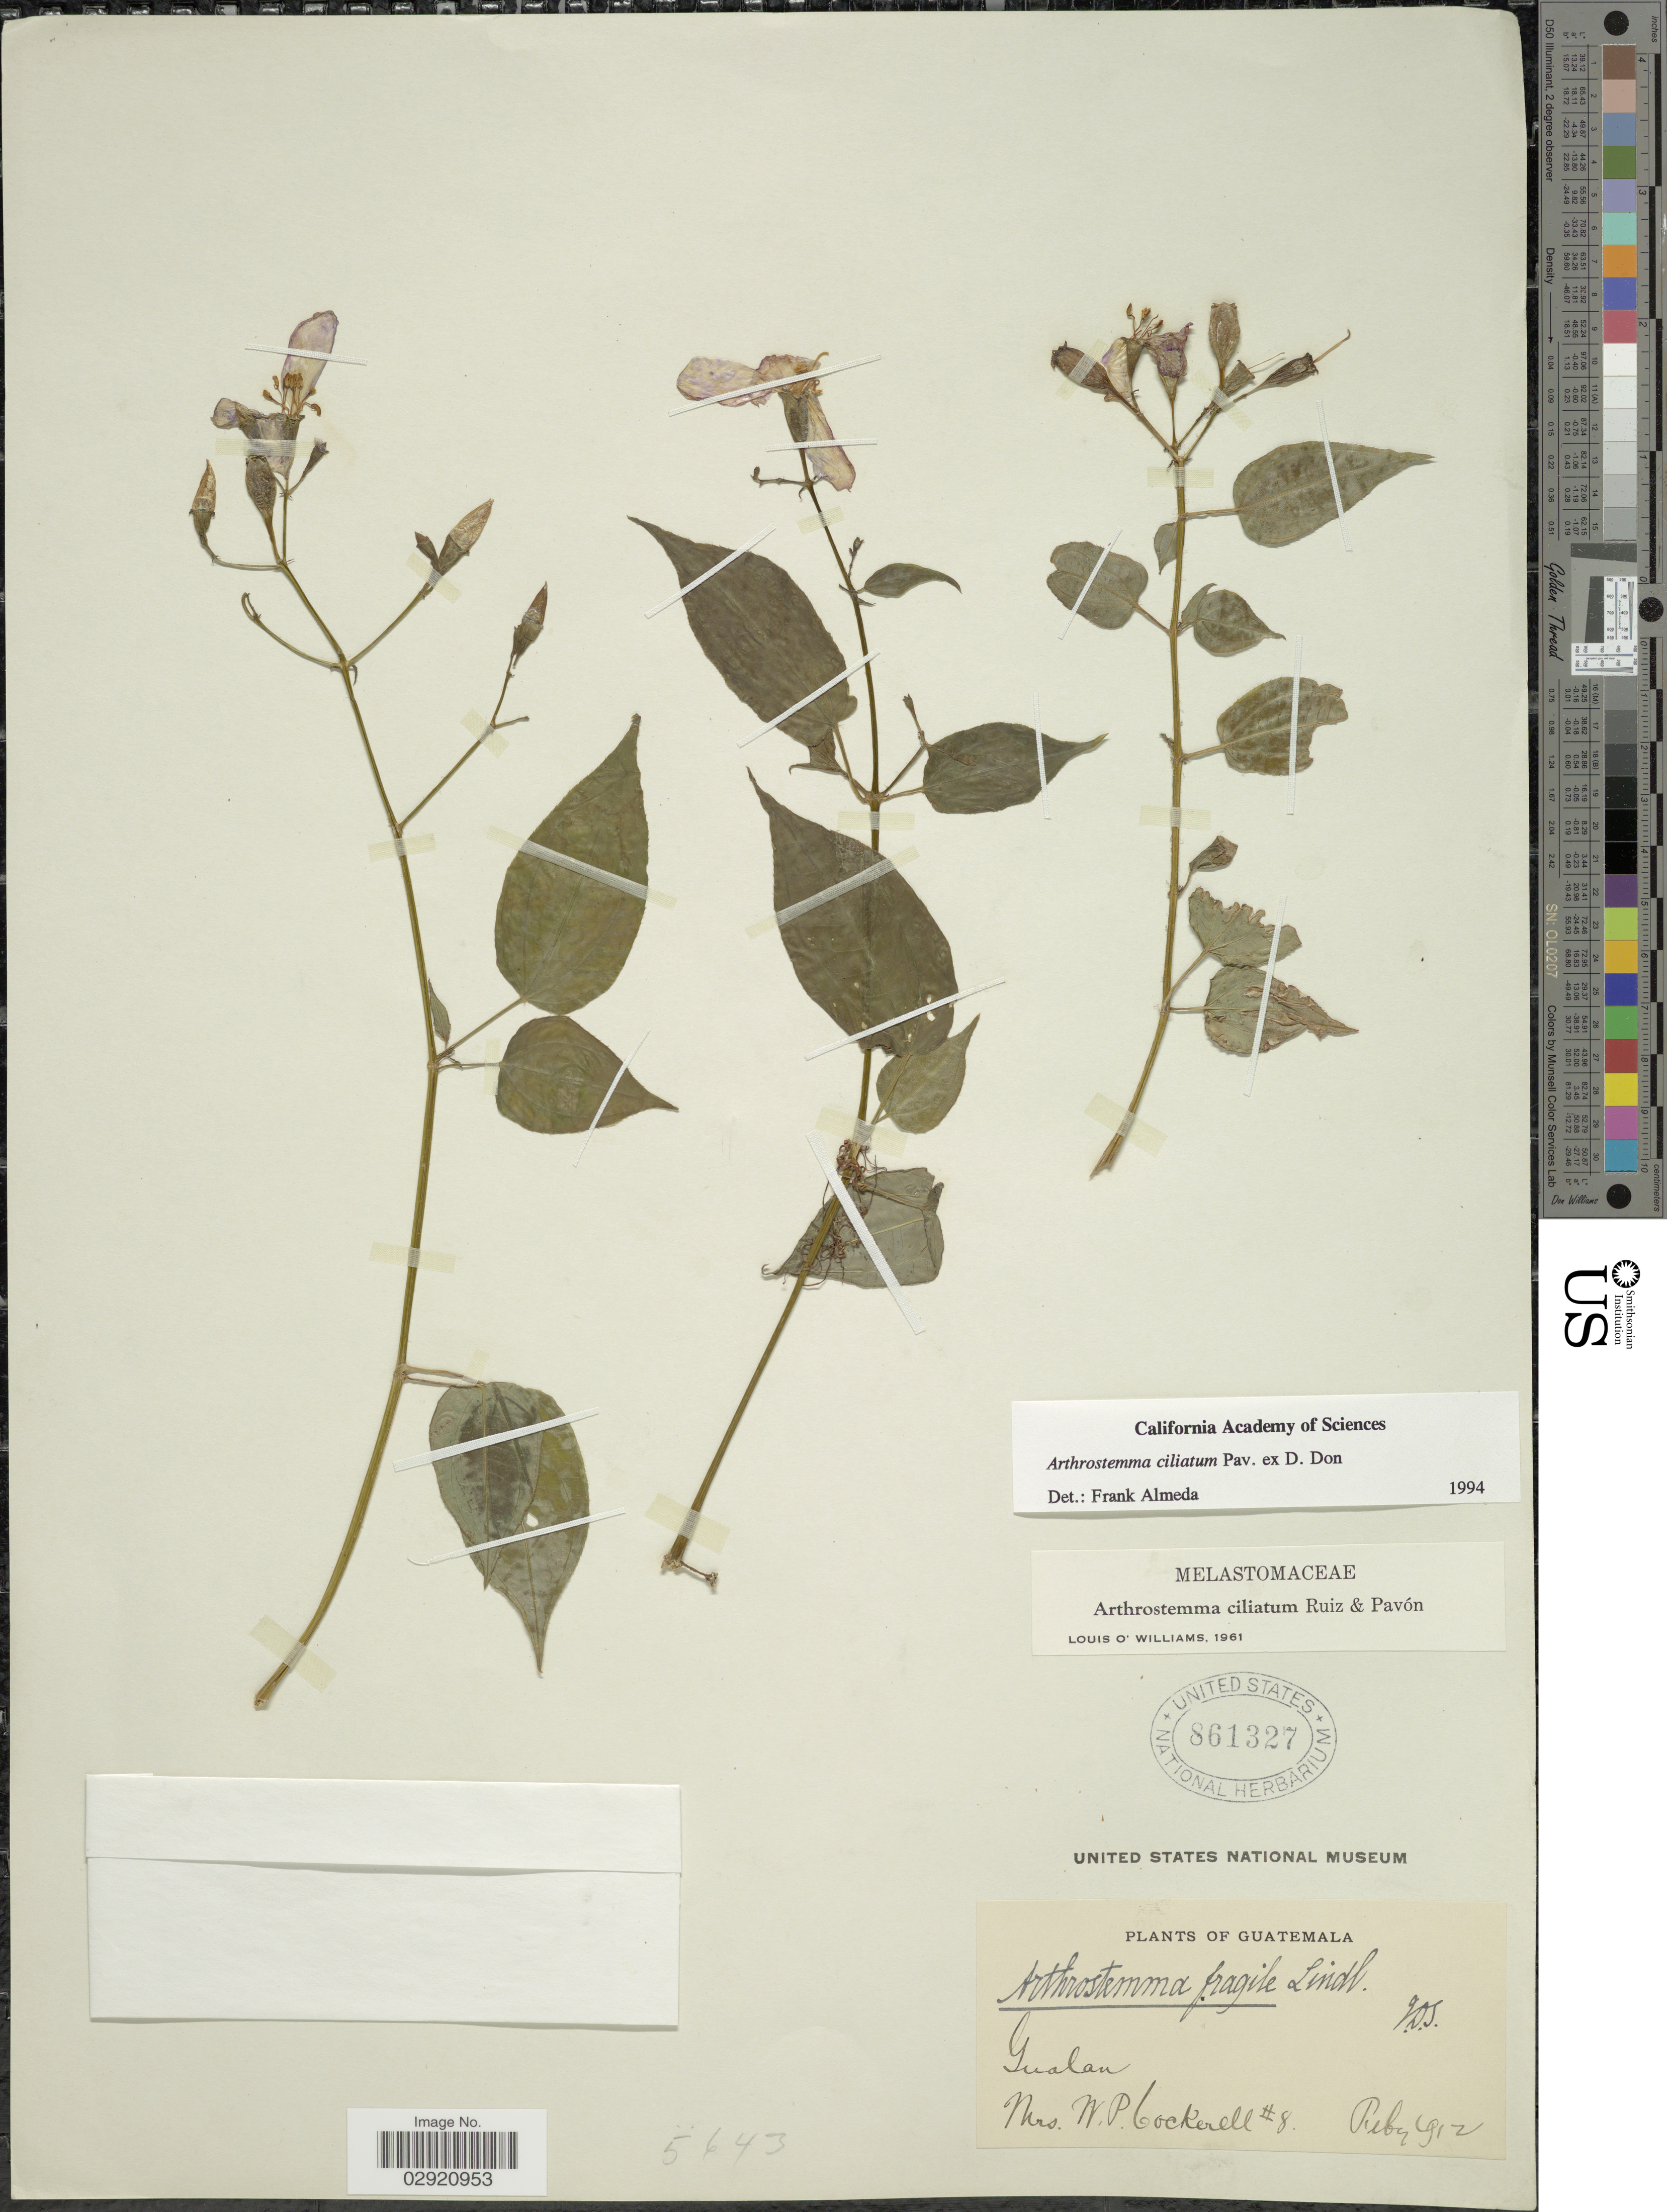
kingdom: Plantae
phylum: Tracheophyta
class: Magnoliopsida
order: Myrtales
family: Melastomataceae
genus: Arthrostemma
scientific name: Arthrostemma ciliatum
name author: Pav. ex D. Don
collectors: W. Cockerell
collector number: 8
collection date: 1912-02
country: Guatemala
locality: Gualan.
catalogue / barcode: US 861327